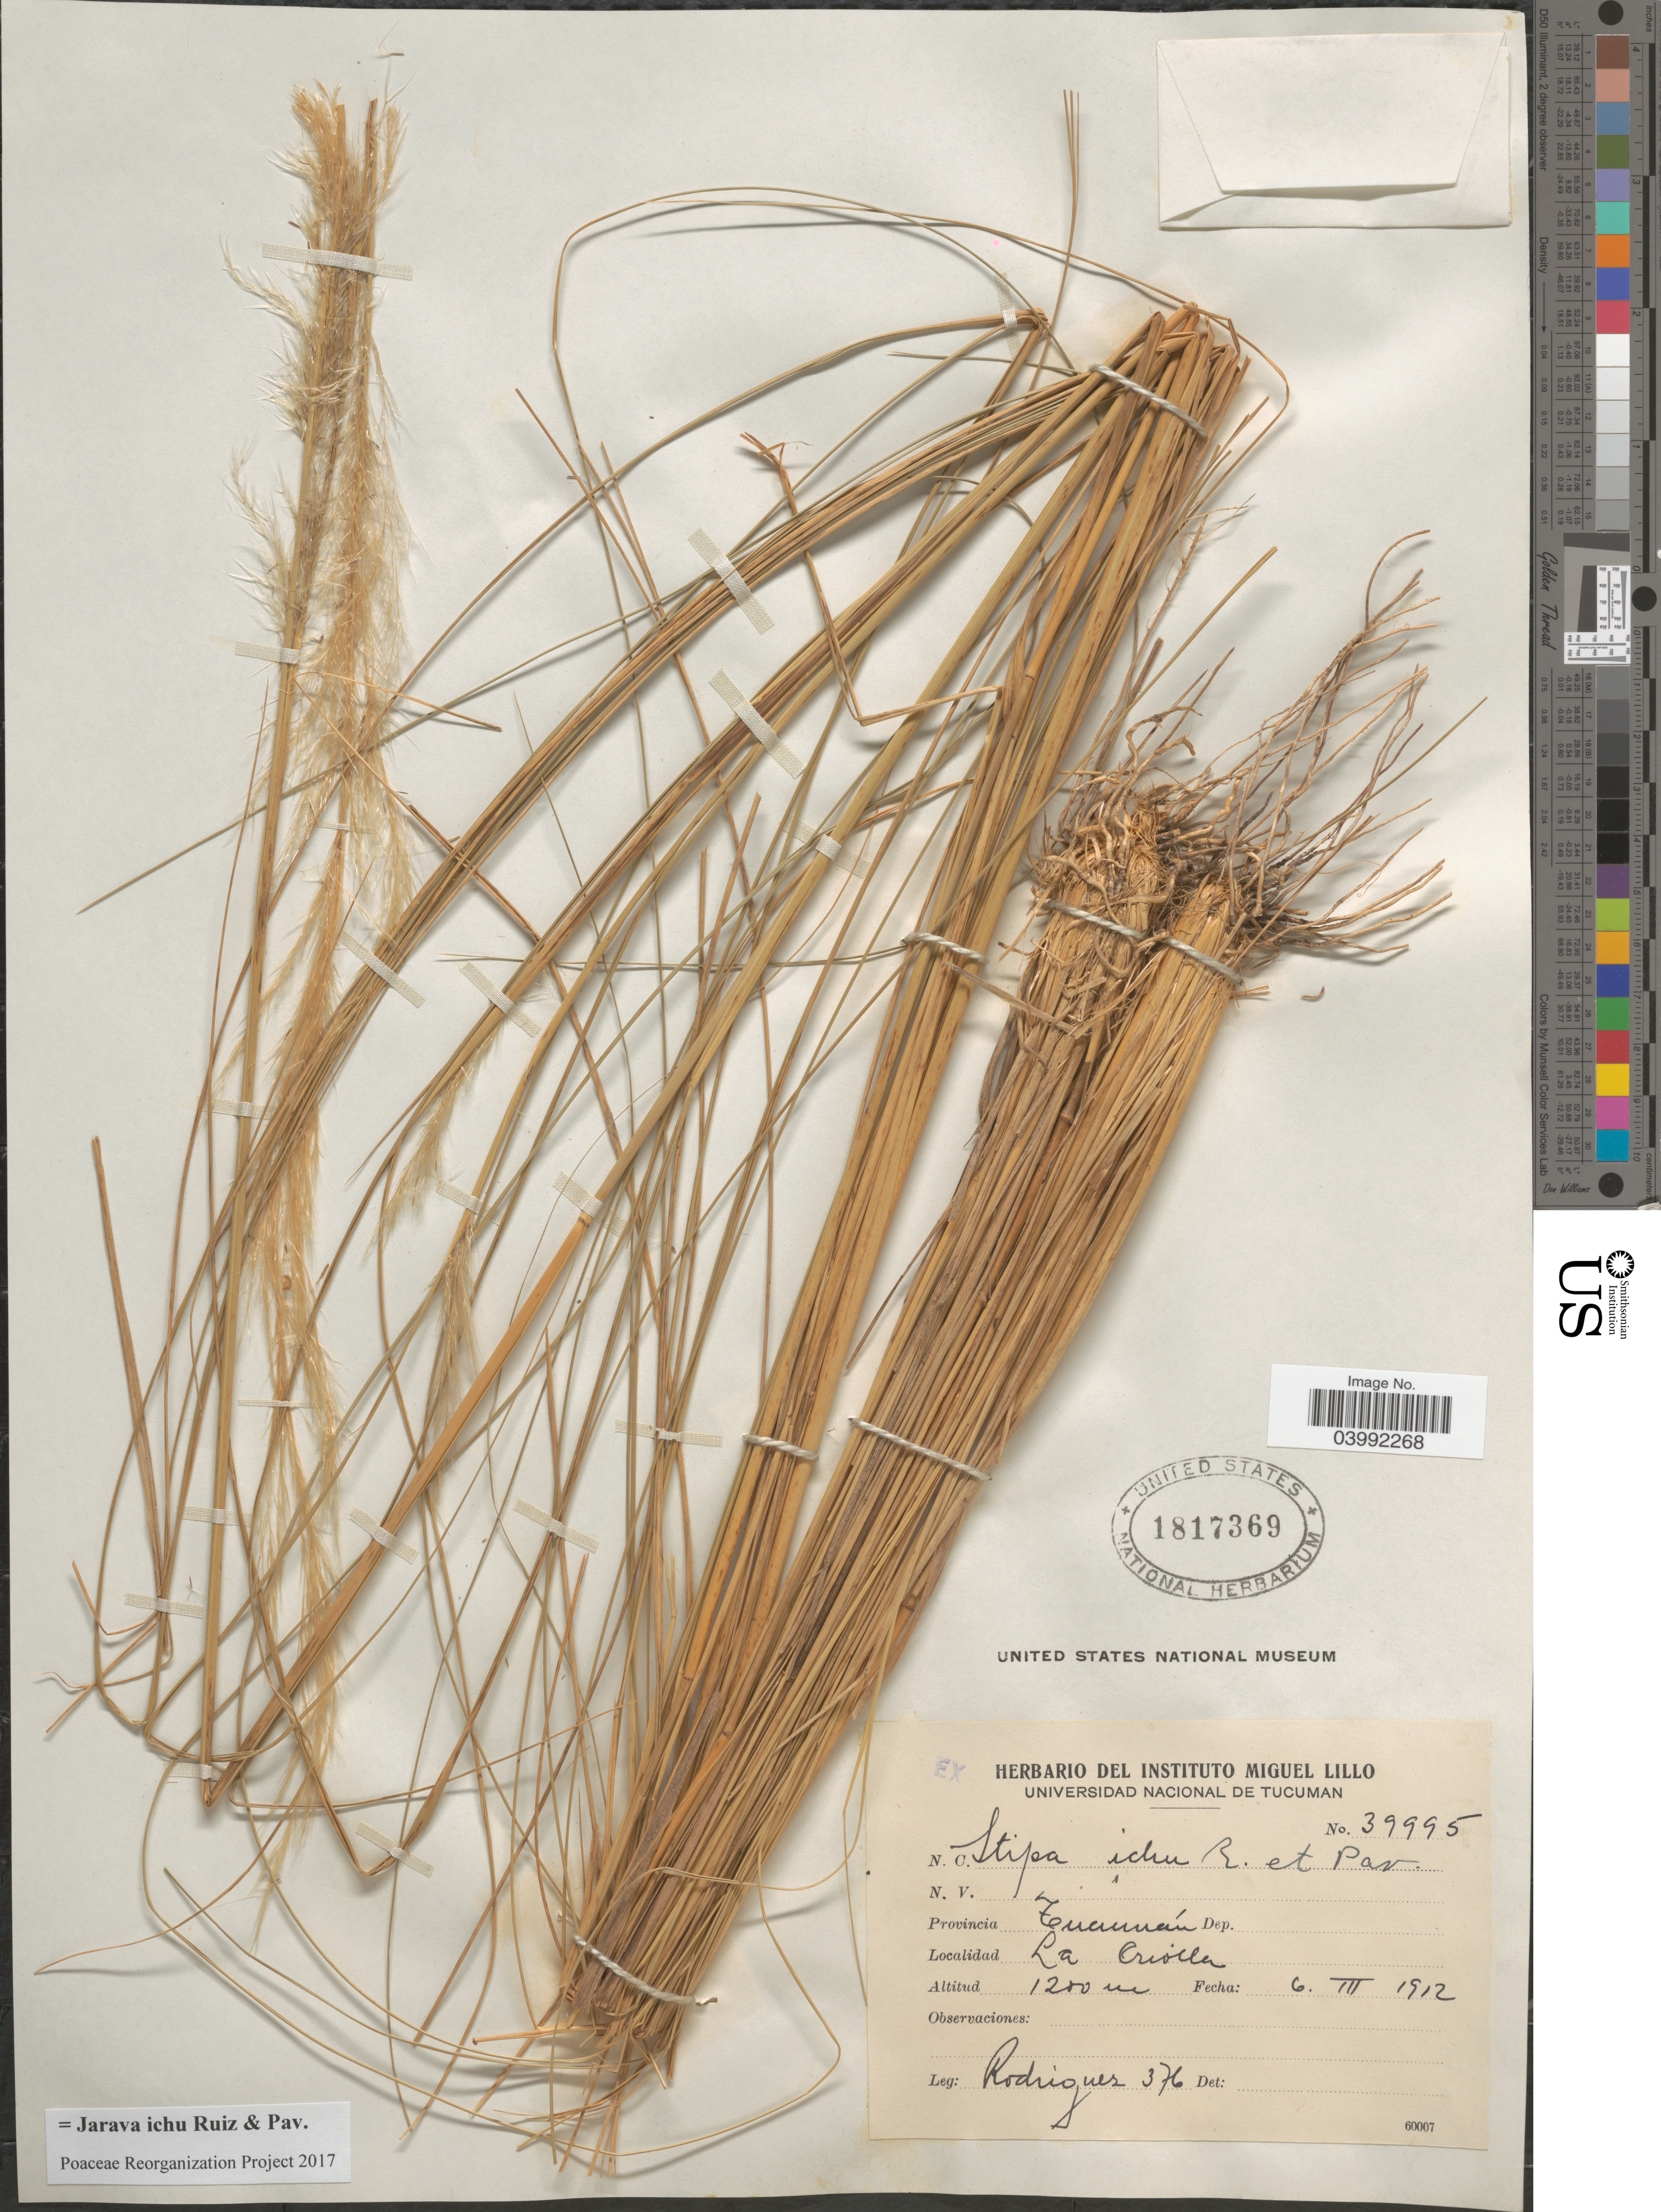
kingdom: Plantae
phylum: Tracheophyta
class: Liliopsida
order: Poales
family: Poaceae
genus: Jarava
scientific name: Jarava ichu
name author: Ruiz & Pav.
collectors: Rodriguez, --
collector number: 376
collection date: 1912-03-06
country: Argentina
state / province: Tucuman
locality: La Criolla.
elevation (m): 1200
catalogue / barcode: US 1817369